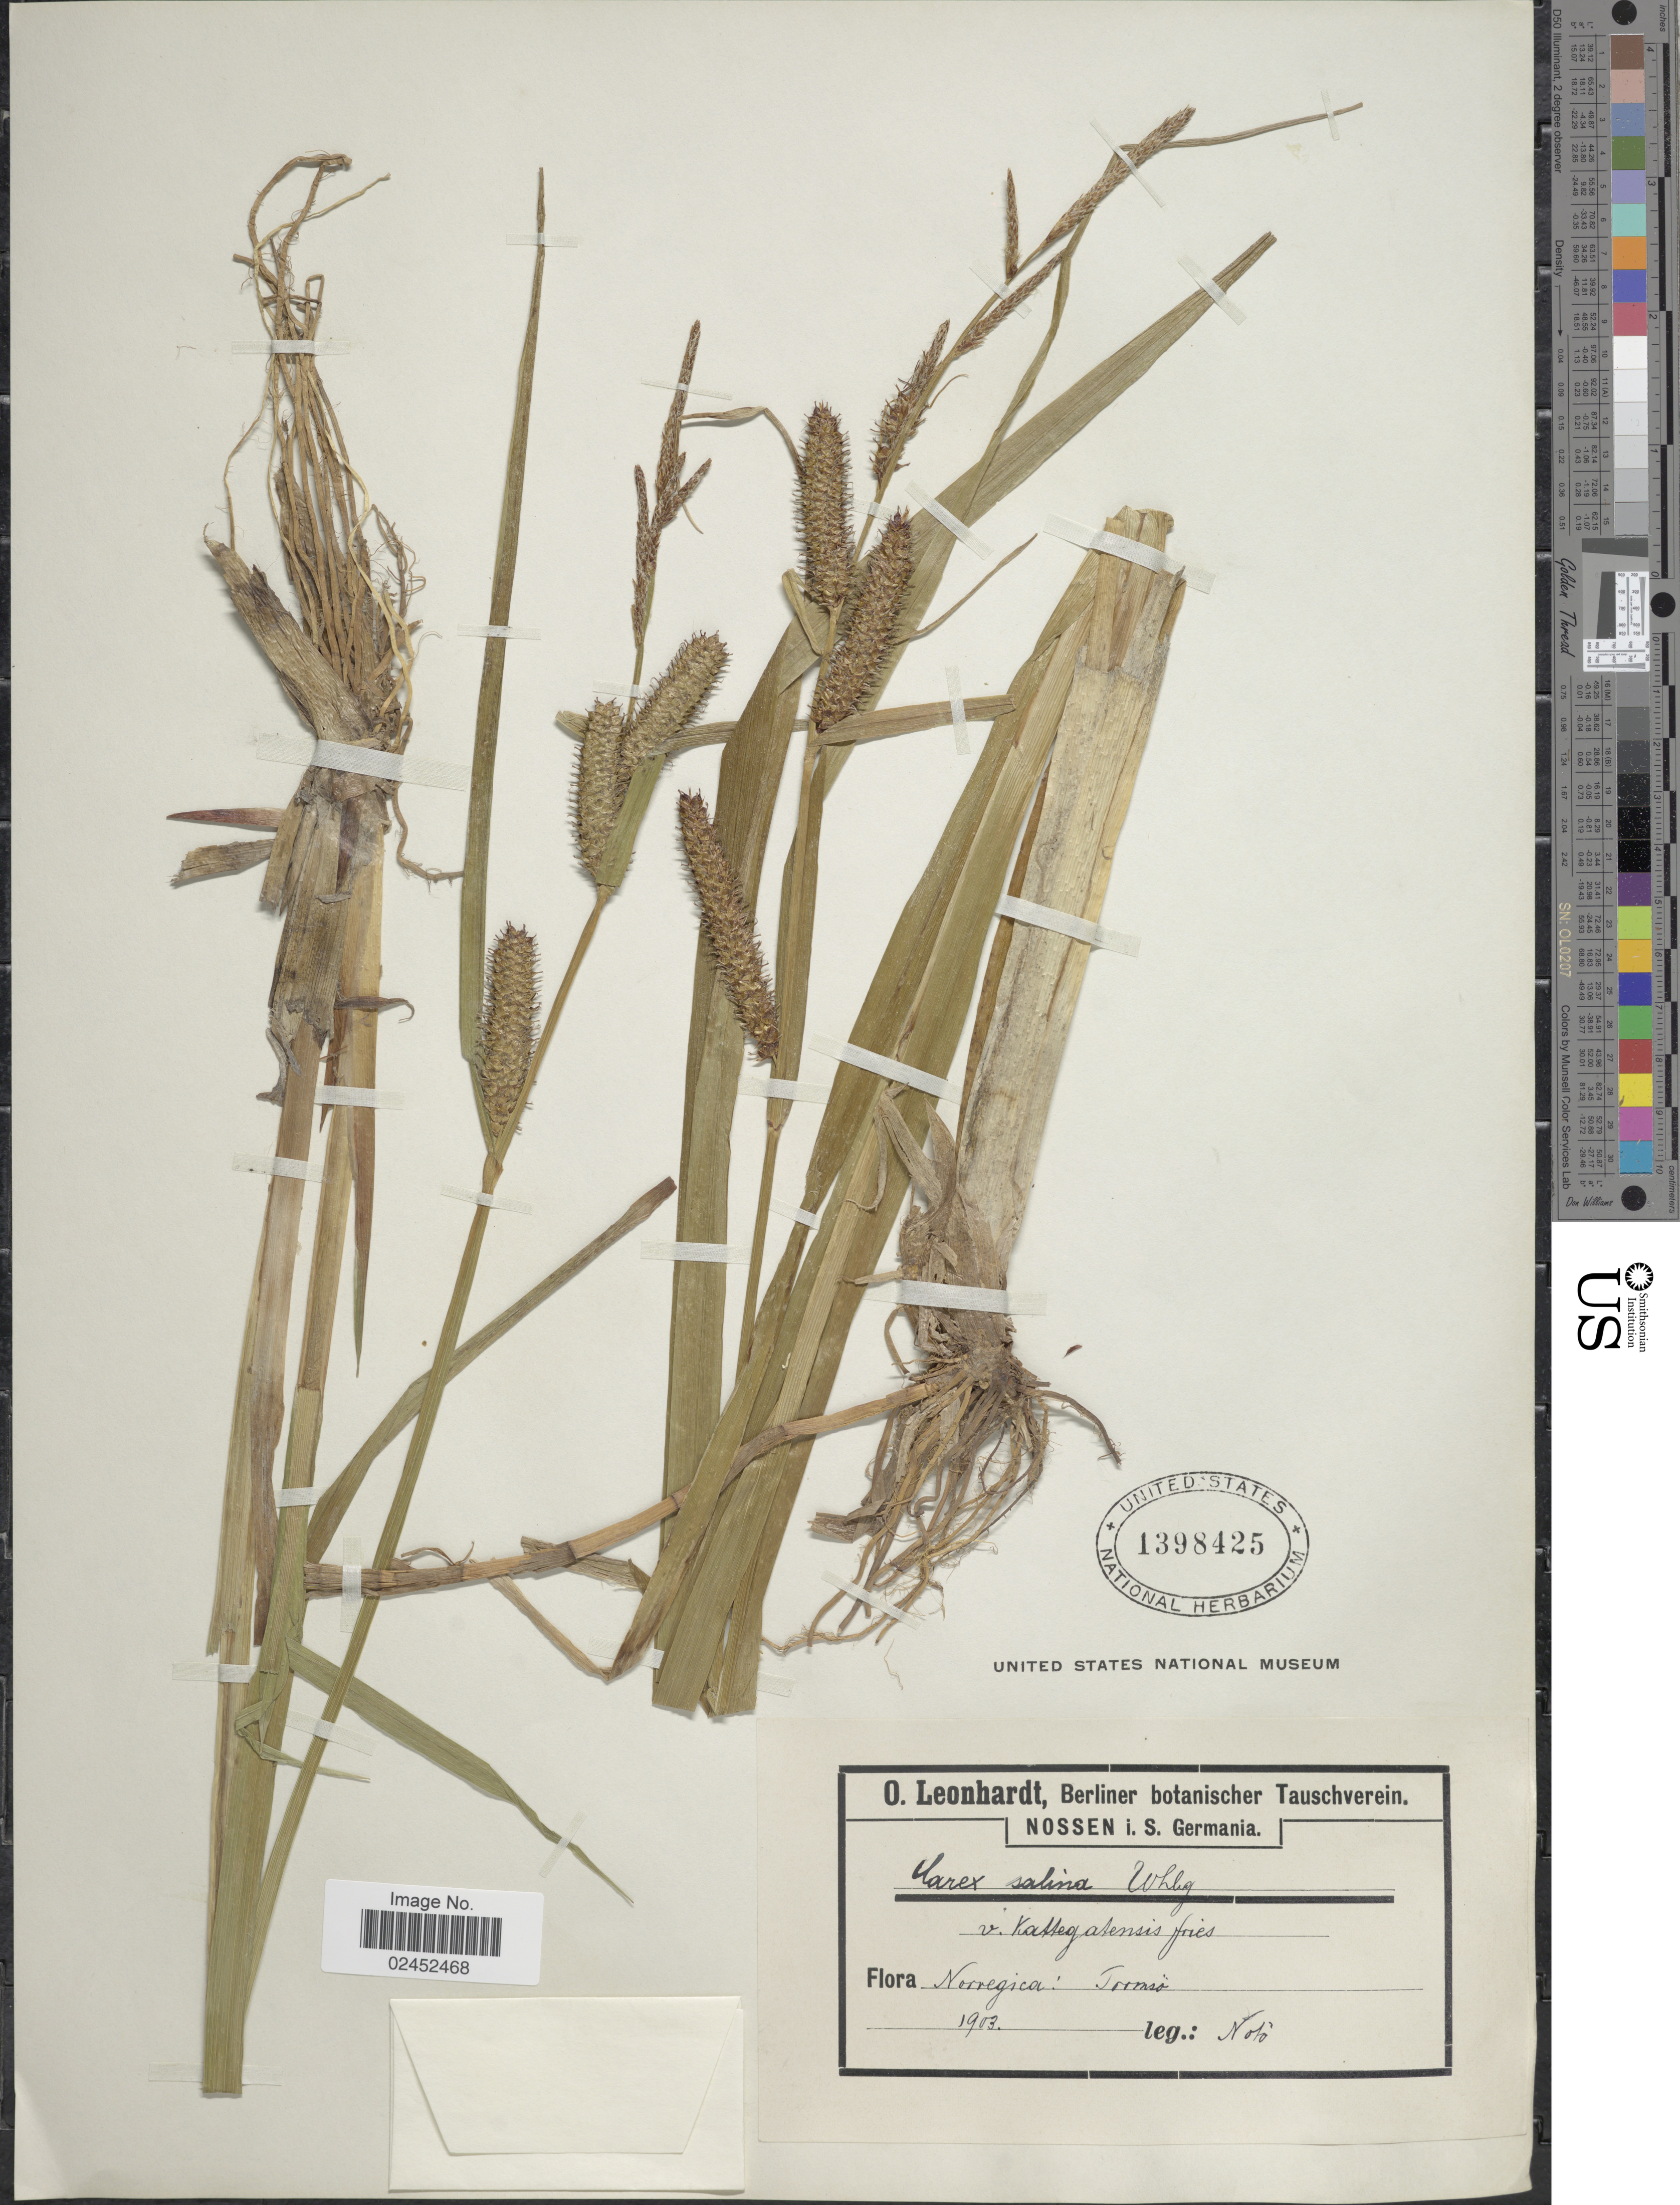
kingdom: Plantae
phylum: Tracheophyta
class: Liliopsida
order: Poales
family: Cyperaceae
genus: Carex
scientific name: Carex rostrata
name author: Stokes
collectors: A. Noto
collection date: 1903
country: Norway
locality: Norvegica: Tromso.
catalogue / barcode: US 1398425